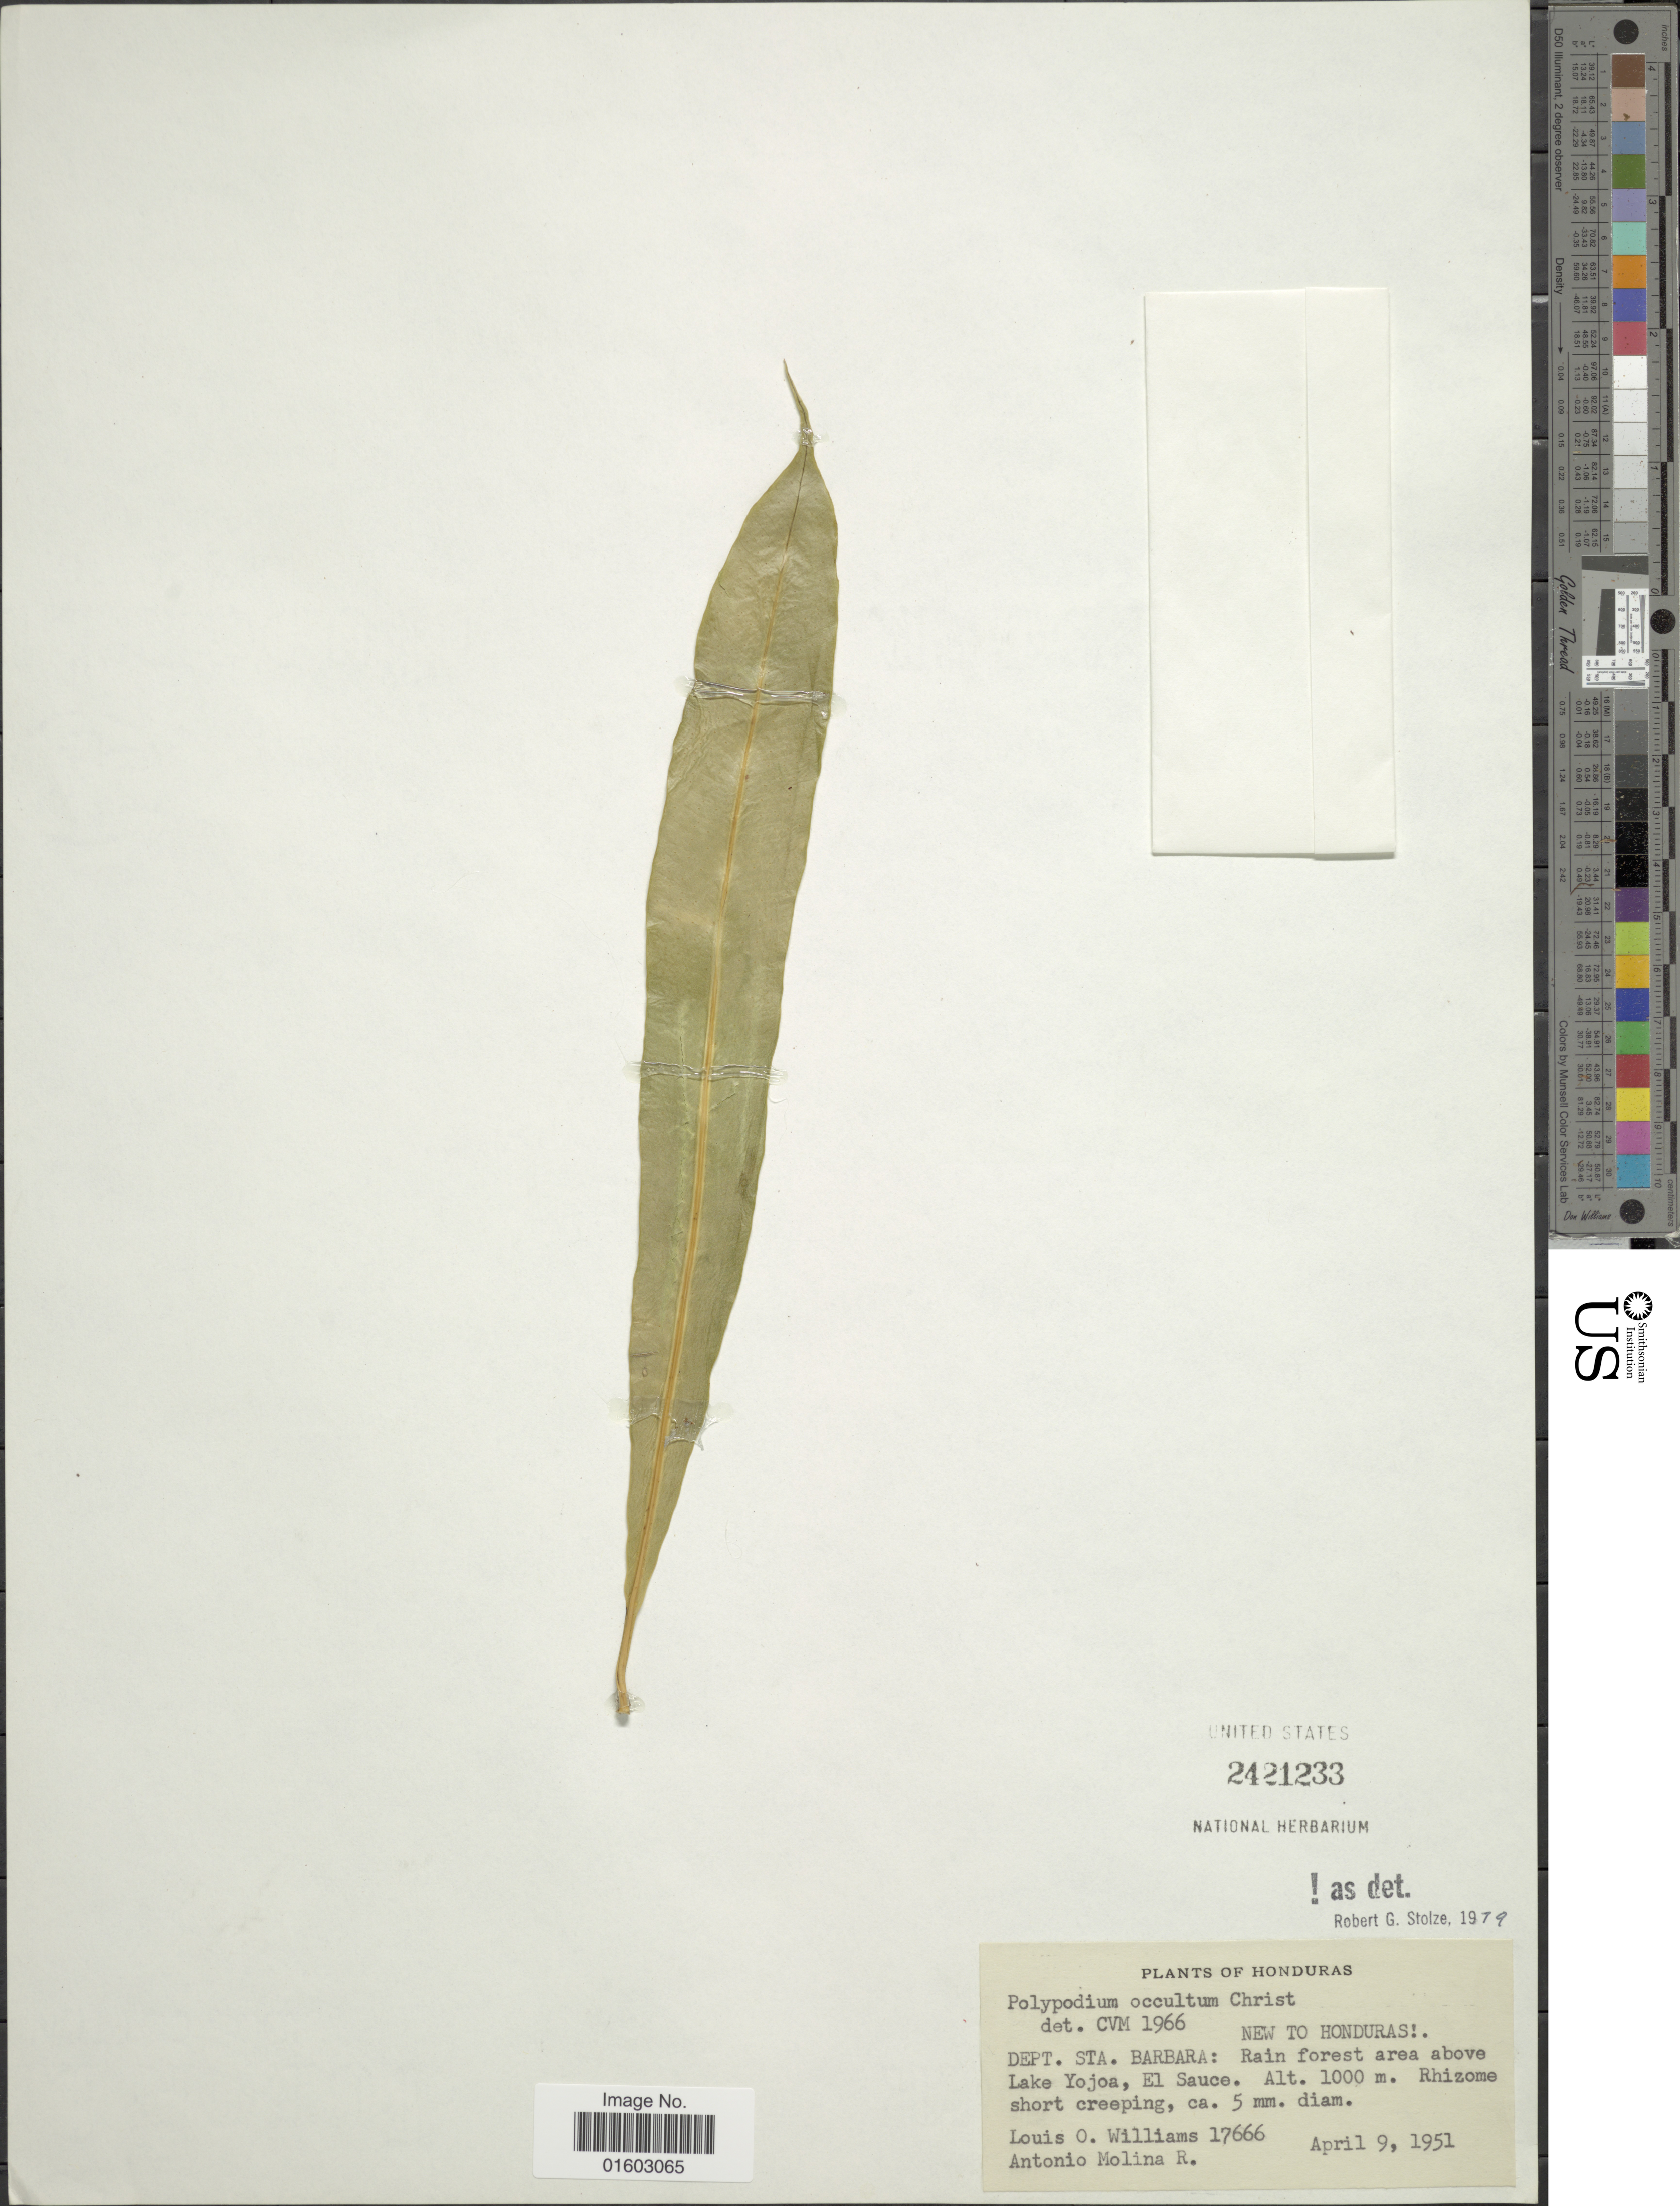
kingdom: Plantae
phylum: Tracheophyta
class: Polypodiopsida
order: Polypodiales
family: Polypodiaceae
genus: Campyloneurum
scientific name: Campyloneurum occultum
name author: (Christ) M. Mey. ex Lellinger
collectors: L. O. Williams & A. Molina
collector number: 17666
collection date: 1951-04-09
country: Honduras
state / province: Santa Bárbara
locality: Dept. Sta. Barbara; rain forest area above Lake Yojoa, El Sauce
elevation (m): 1000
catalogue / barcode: US 2421233